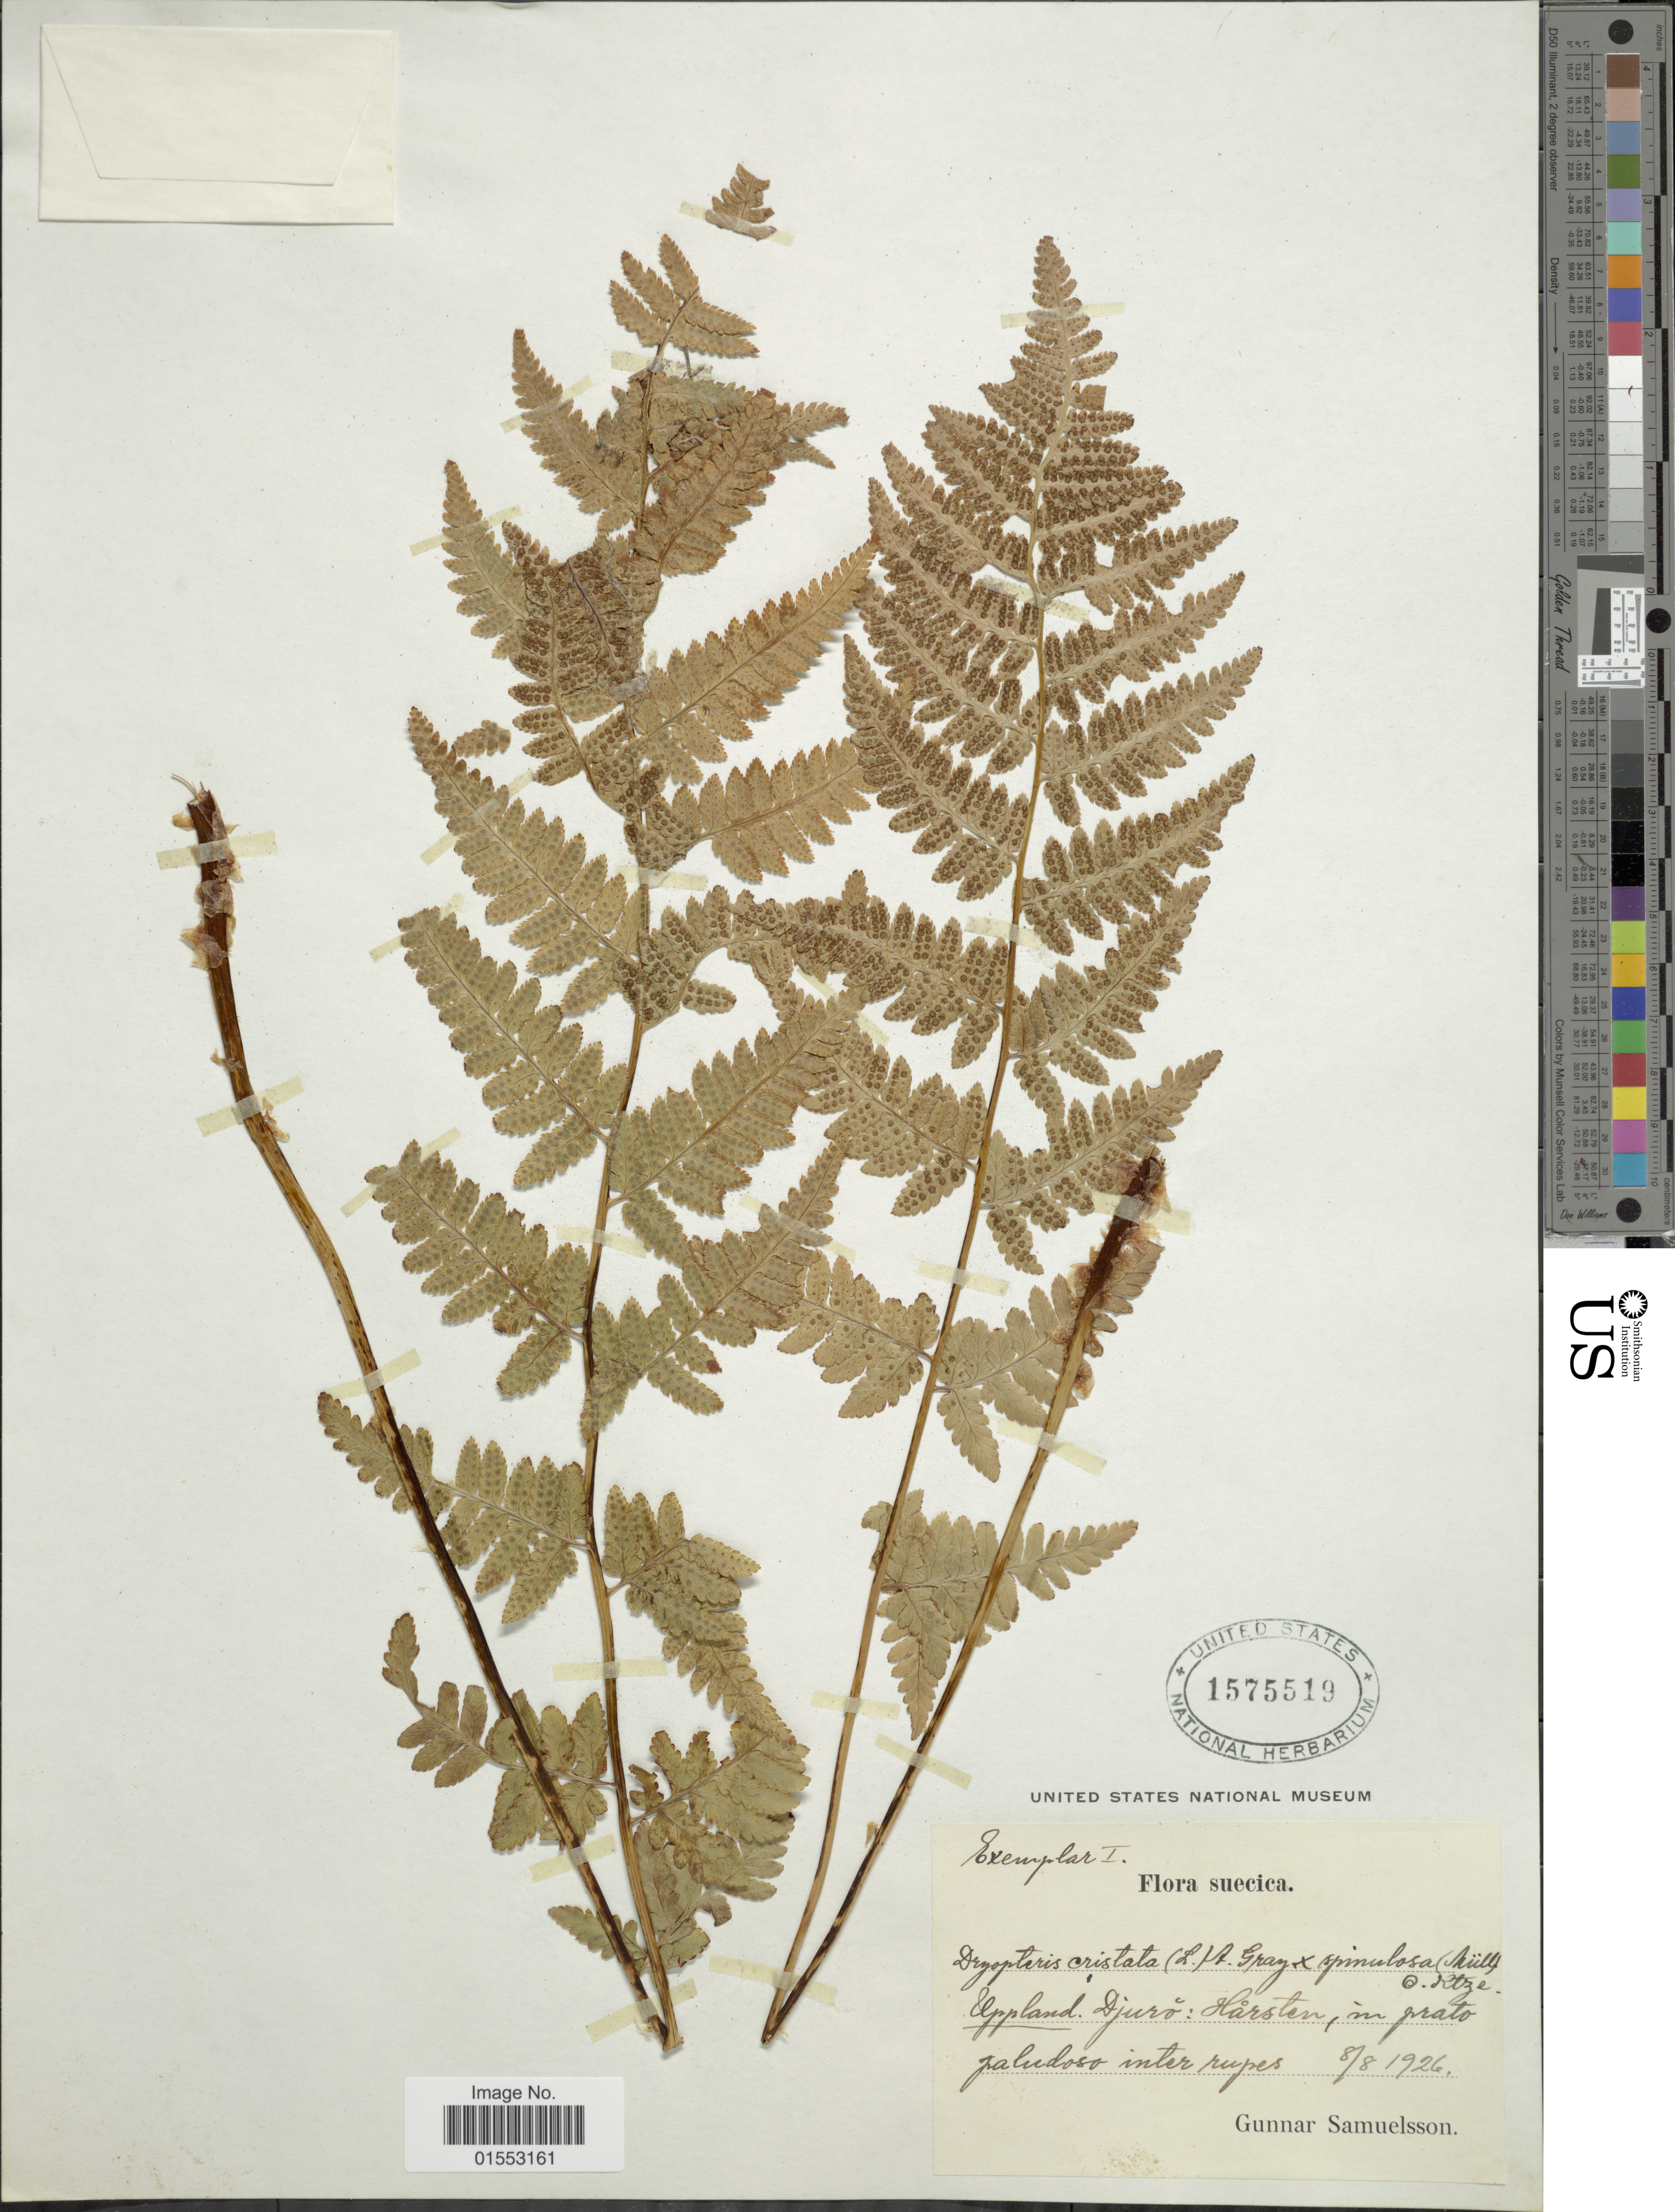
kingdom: Plantae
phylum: Tracheophyta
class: Polypodiopsida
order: Polypodiales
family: Dryopteridaceae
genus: Dryopteris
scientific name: Dryopteris cristata var. spinulosa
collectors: G. Samuelsson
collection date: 1926-08-08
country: Sweden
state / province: Stockholm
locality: Uppland. Djuro: Hartsen, i, prato jauludoso inter rupes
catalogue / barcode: US 1575519